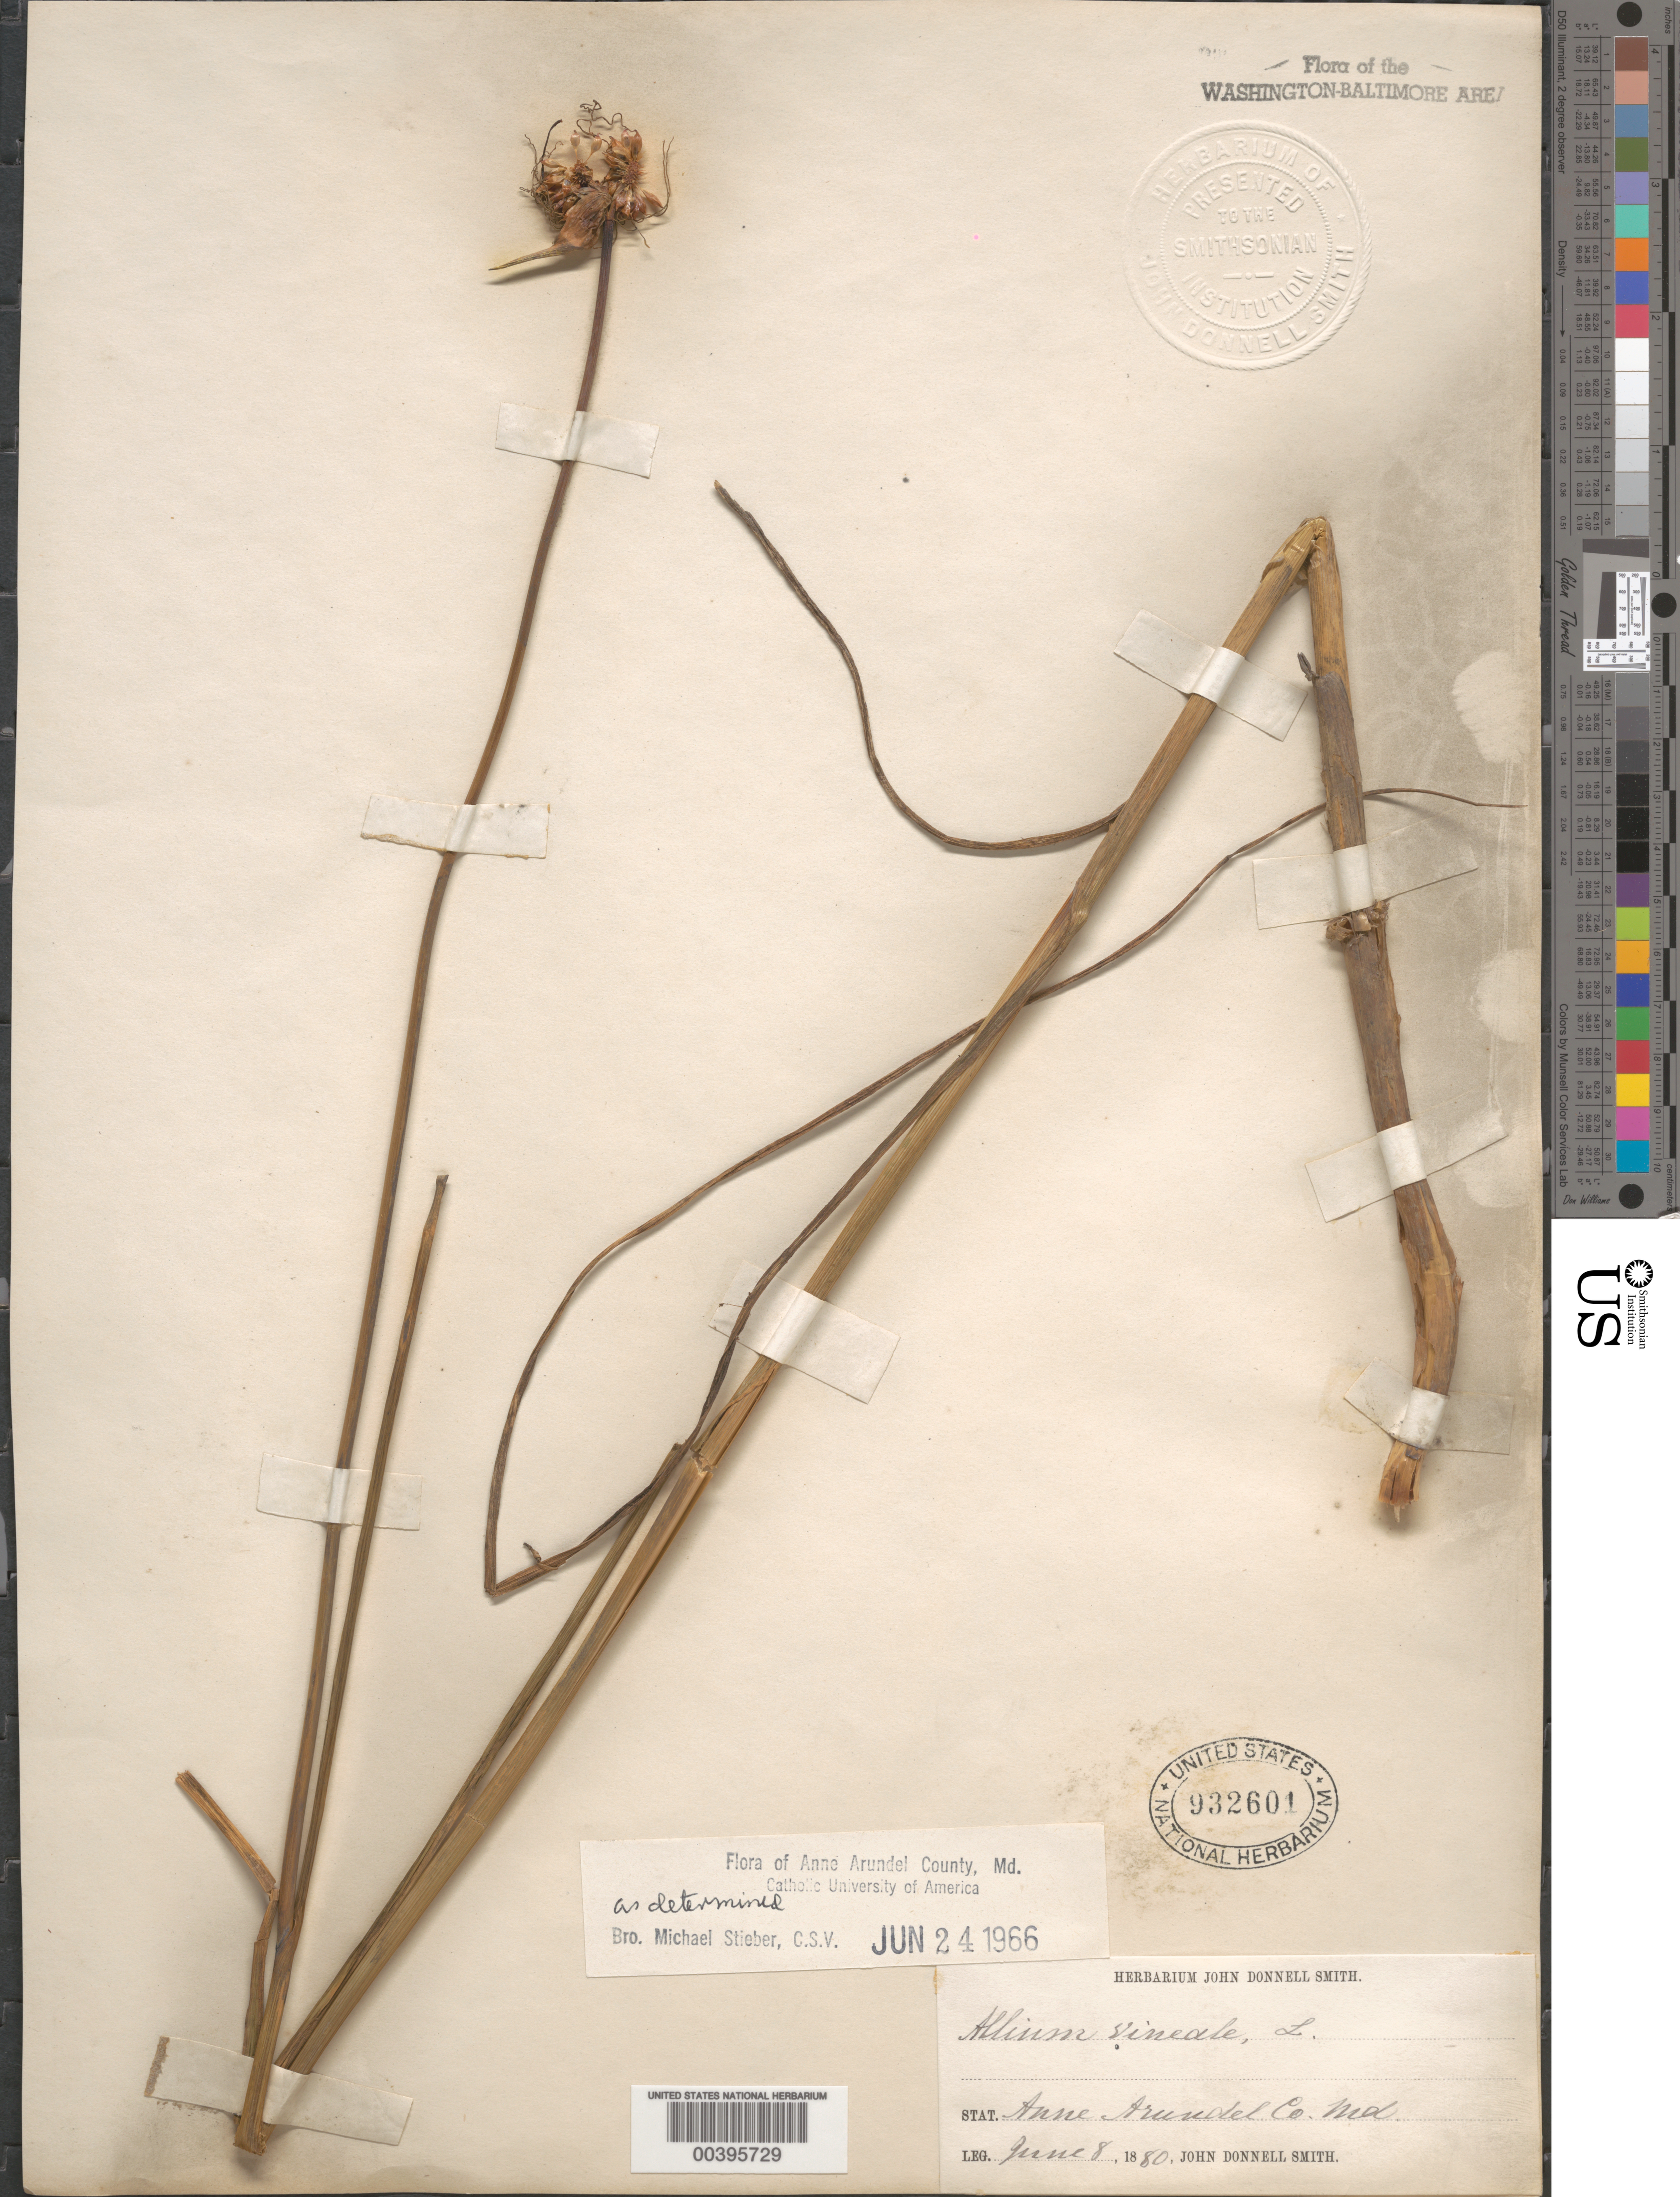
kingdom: Plantae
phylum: Tracheophyta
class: Liliopsida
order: Asparagales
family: Amaryllidaceae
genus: Allium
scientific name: Allium vineale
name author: L.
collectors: J. Donnell Smith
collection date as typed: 08 Jun 1880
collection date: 1880-06-08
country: United States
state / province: Maryland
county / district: Anne Arundel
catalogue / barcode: US 932601